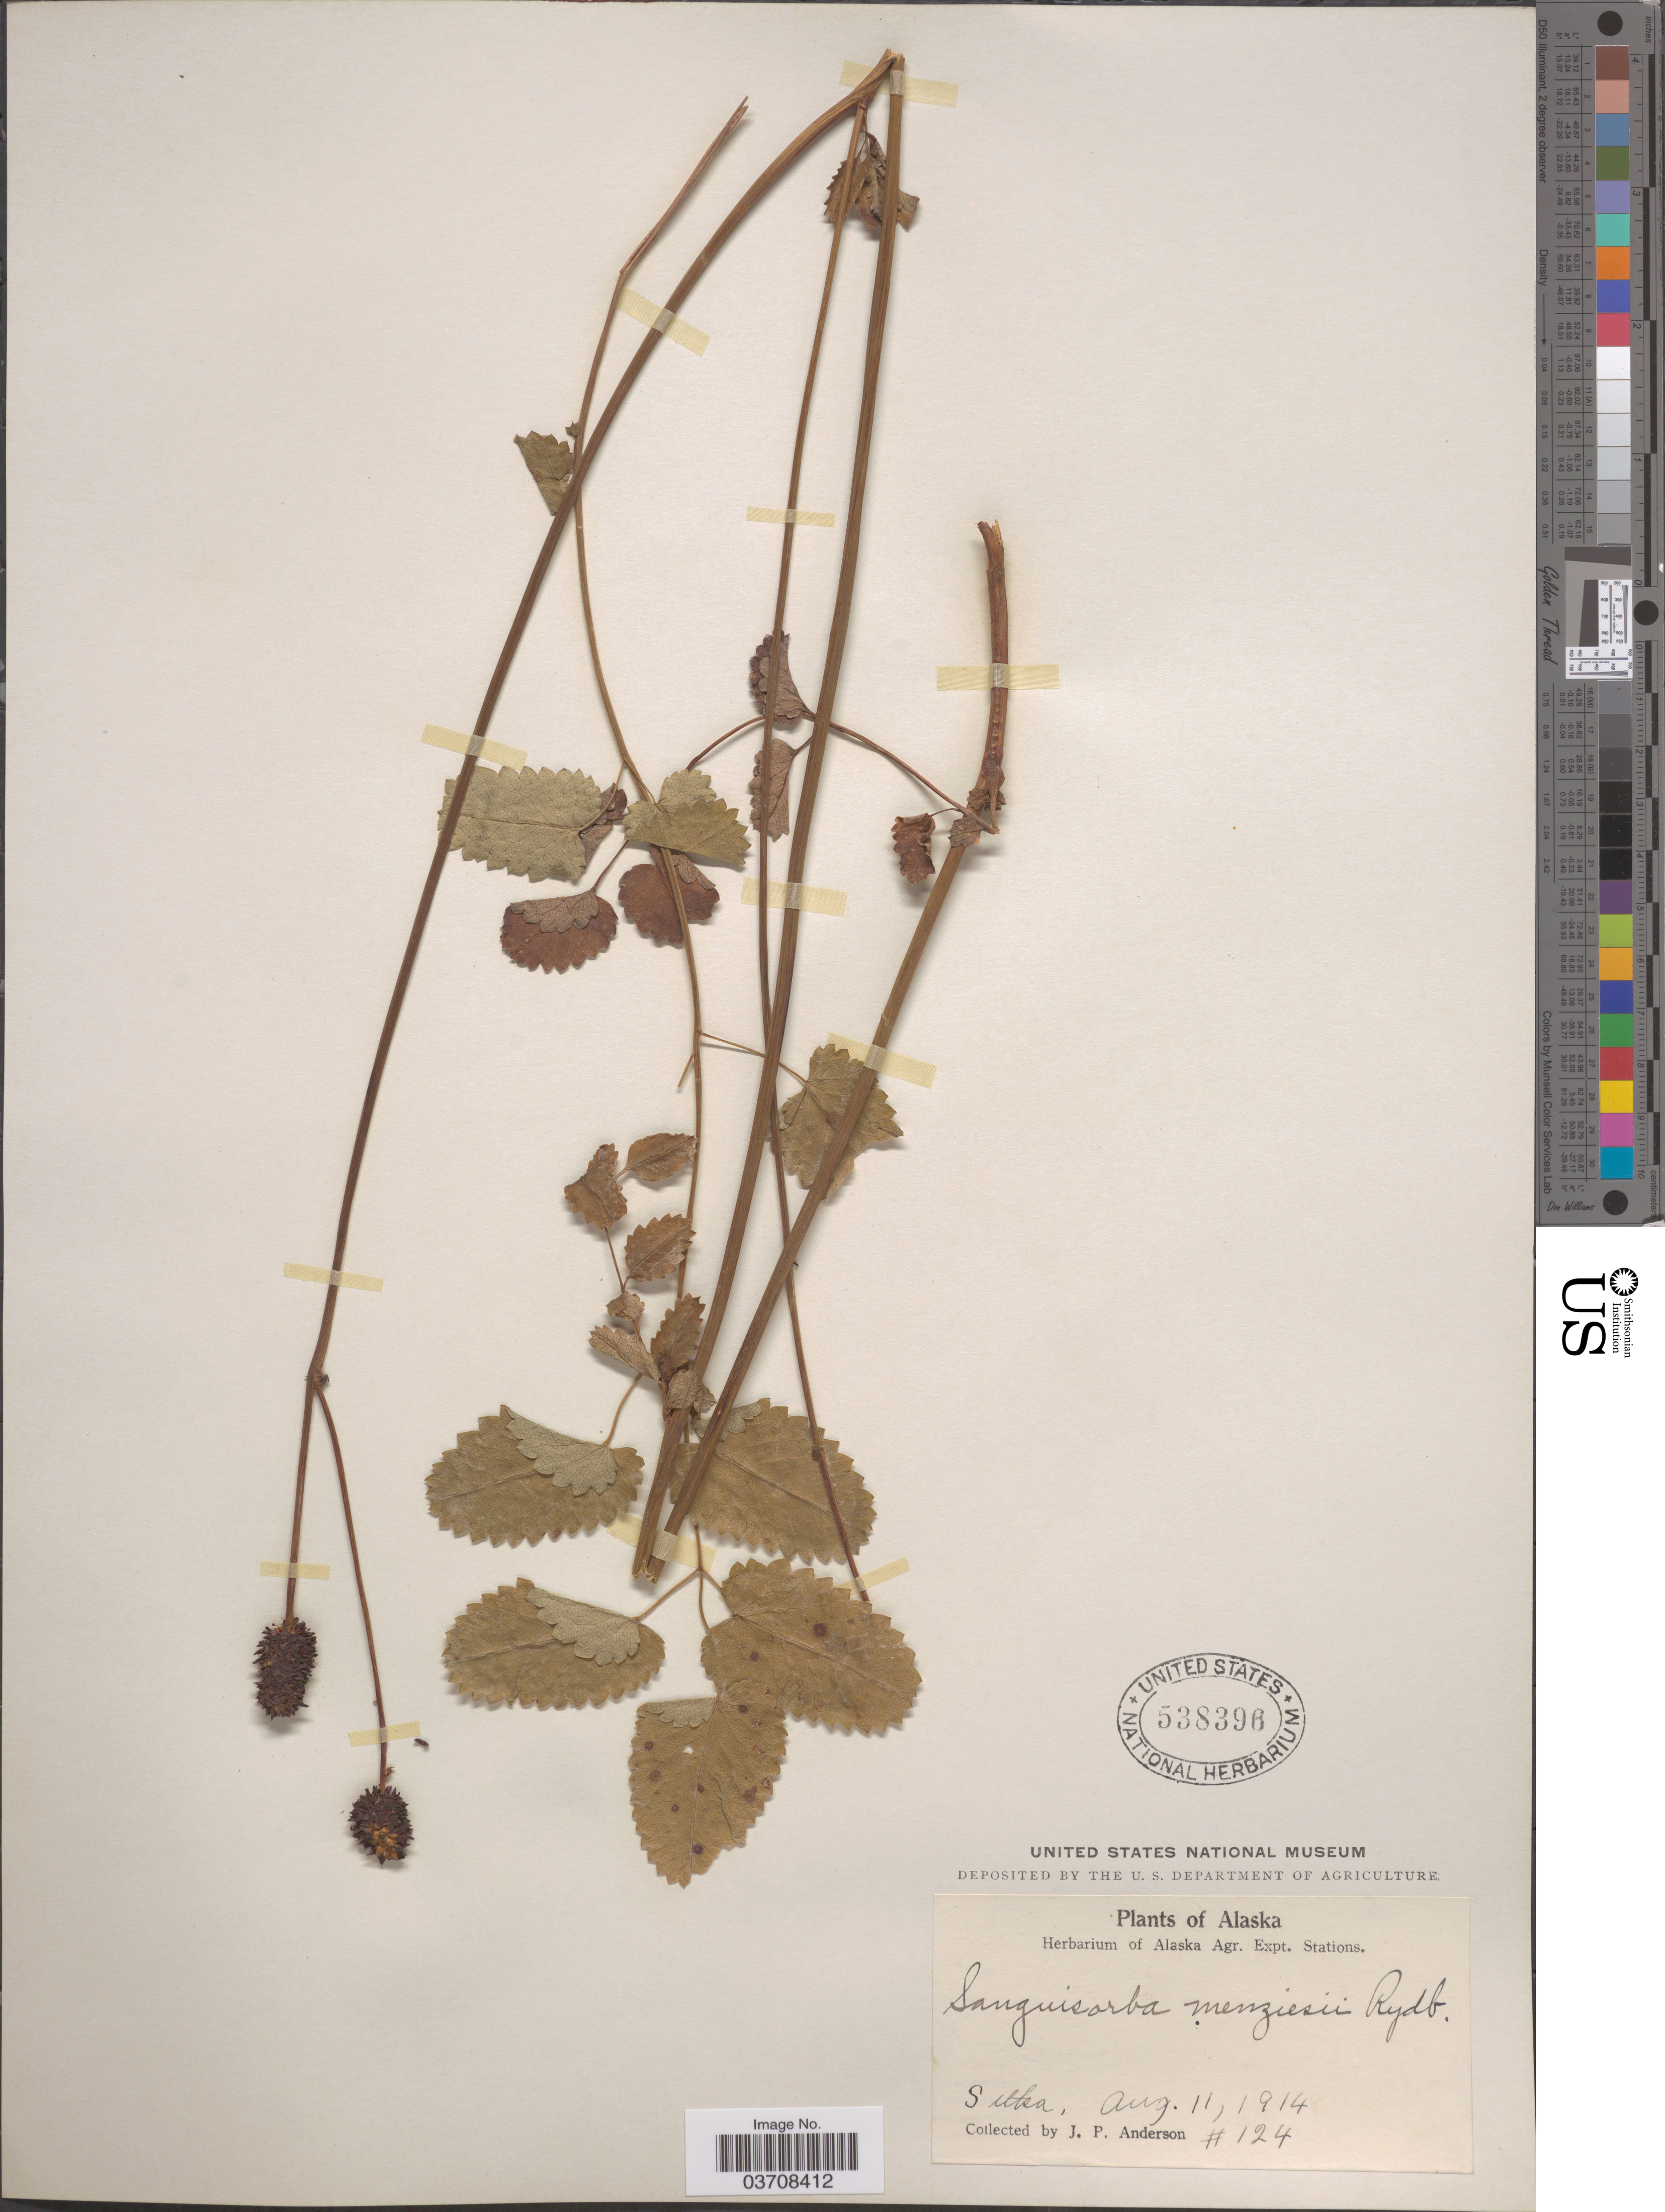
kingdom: Plantae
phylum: Tracheophyta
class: Magnoliopsida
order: Rosales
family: Rosaceae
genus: Sanguisorba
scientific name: Sanguisorba officinalis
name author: L.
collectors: J. P. Anderson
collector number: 124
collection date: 1914-08-11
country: United States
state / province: Alaska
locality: Sitka.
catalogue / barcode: US 538396